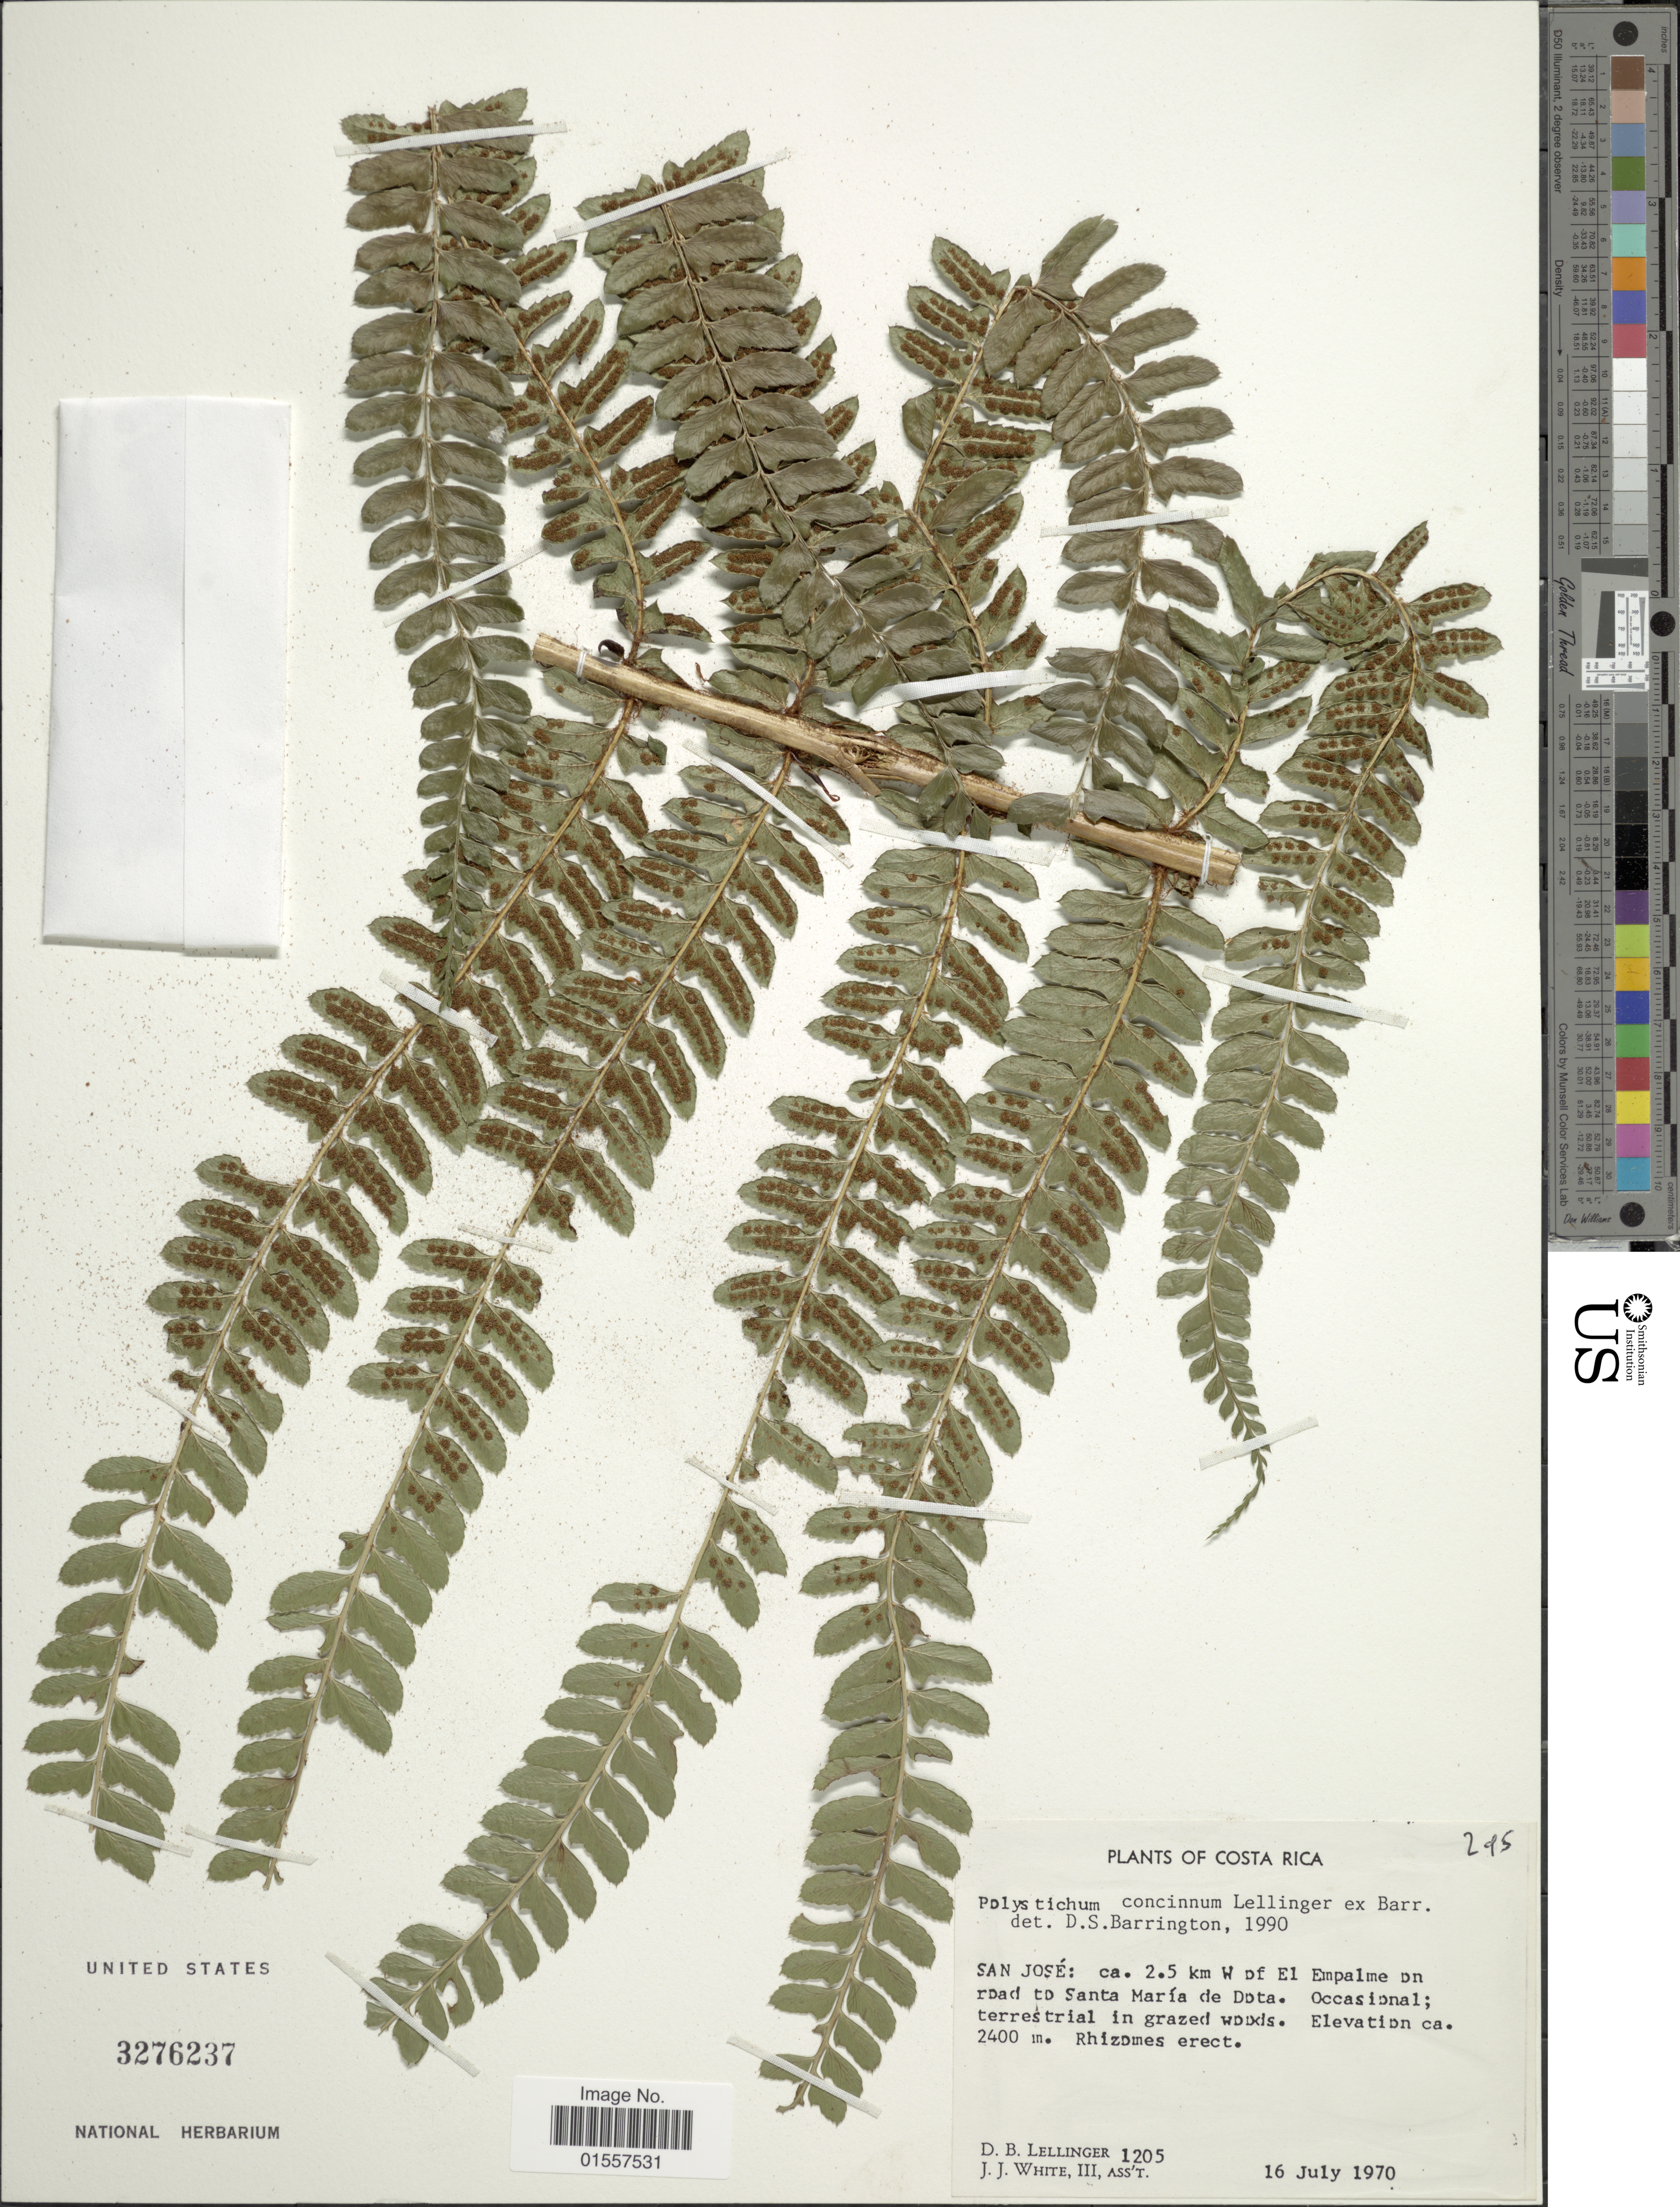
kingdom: Plantae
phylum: Tracheophyta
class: Polypodiopsida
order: Polypodiales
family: Dryopteridaceae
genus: Polystichum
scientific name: Polystichum concinnum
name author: Lellinger ex Barrington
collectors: D. B. Lellinger & J. J. White III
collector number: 1205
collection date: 1970-07-16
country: Costa Rica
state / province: San José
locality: San Jose: ca. 2.5 km W of El Empalme on road to Santa Maria de Dota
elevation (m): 2400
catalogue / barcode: US 3276237